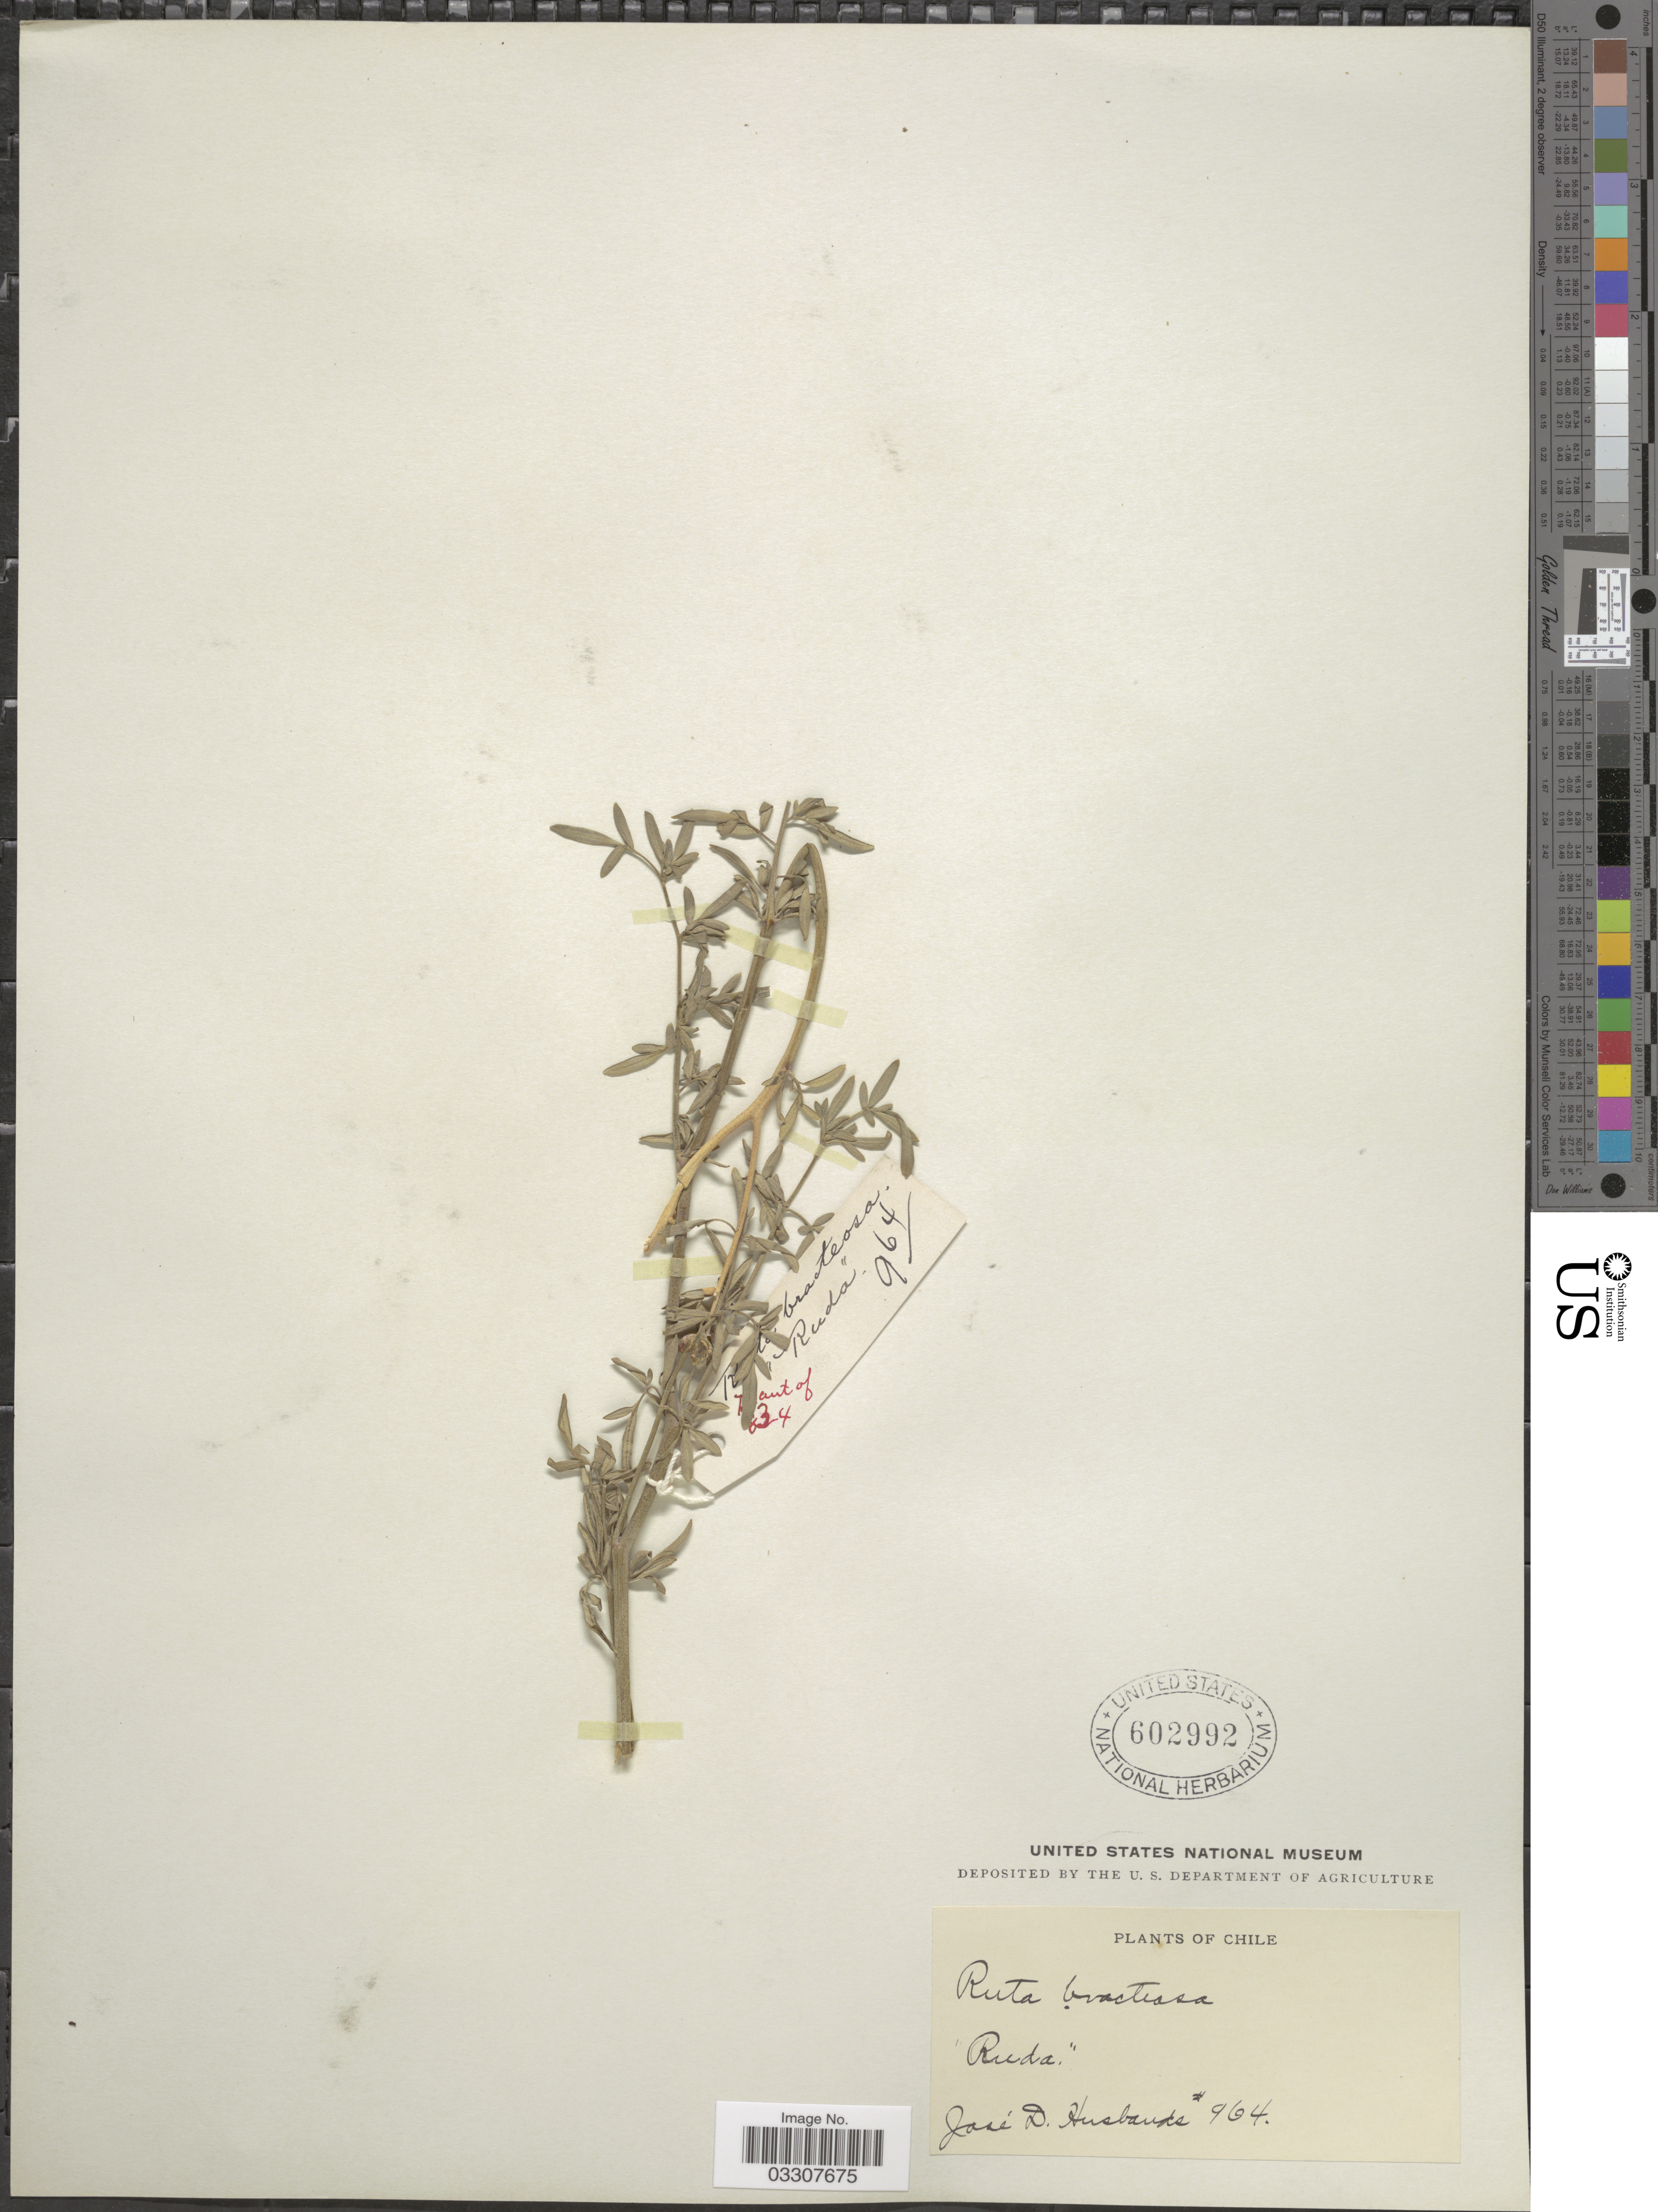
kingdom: Plantae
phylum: Tracheophyta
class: Magnoliopsida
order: Sapindales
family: Rutaceae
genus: Ruta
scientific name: Ruta chalepensis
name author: L.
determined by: Strong, Mark T., (BOT), Smithsonian Institution - National Museum of Natural History (UNITED STATES)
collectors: J. Husbands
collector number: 964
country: Chile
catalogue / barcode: US 602992